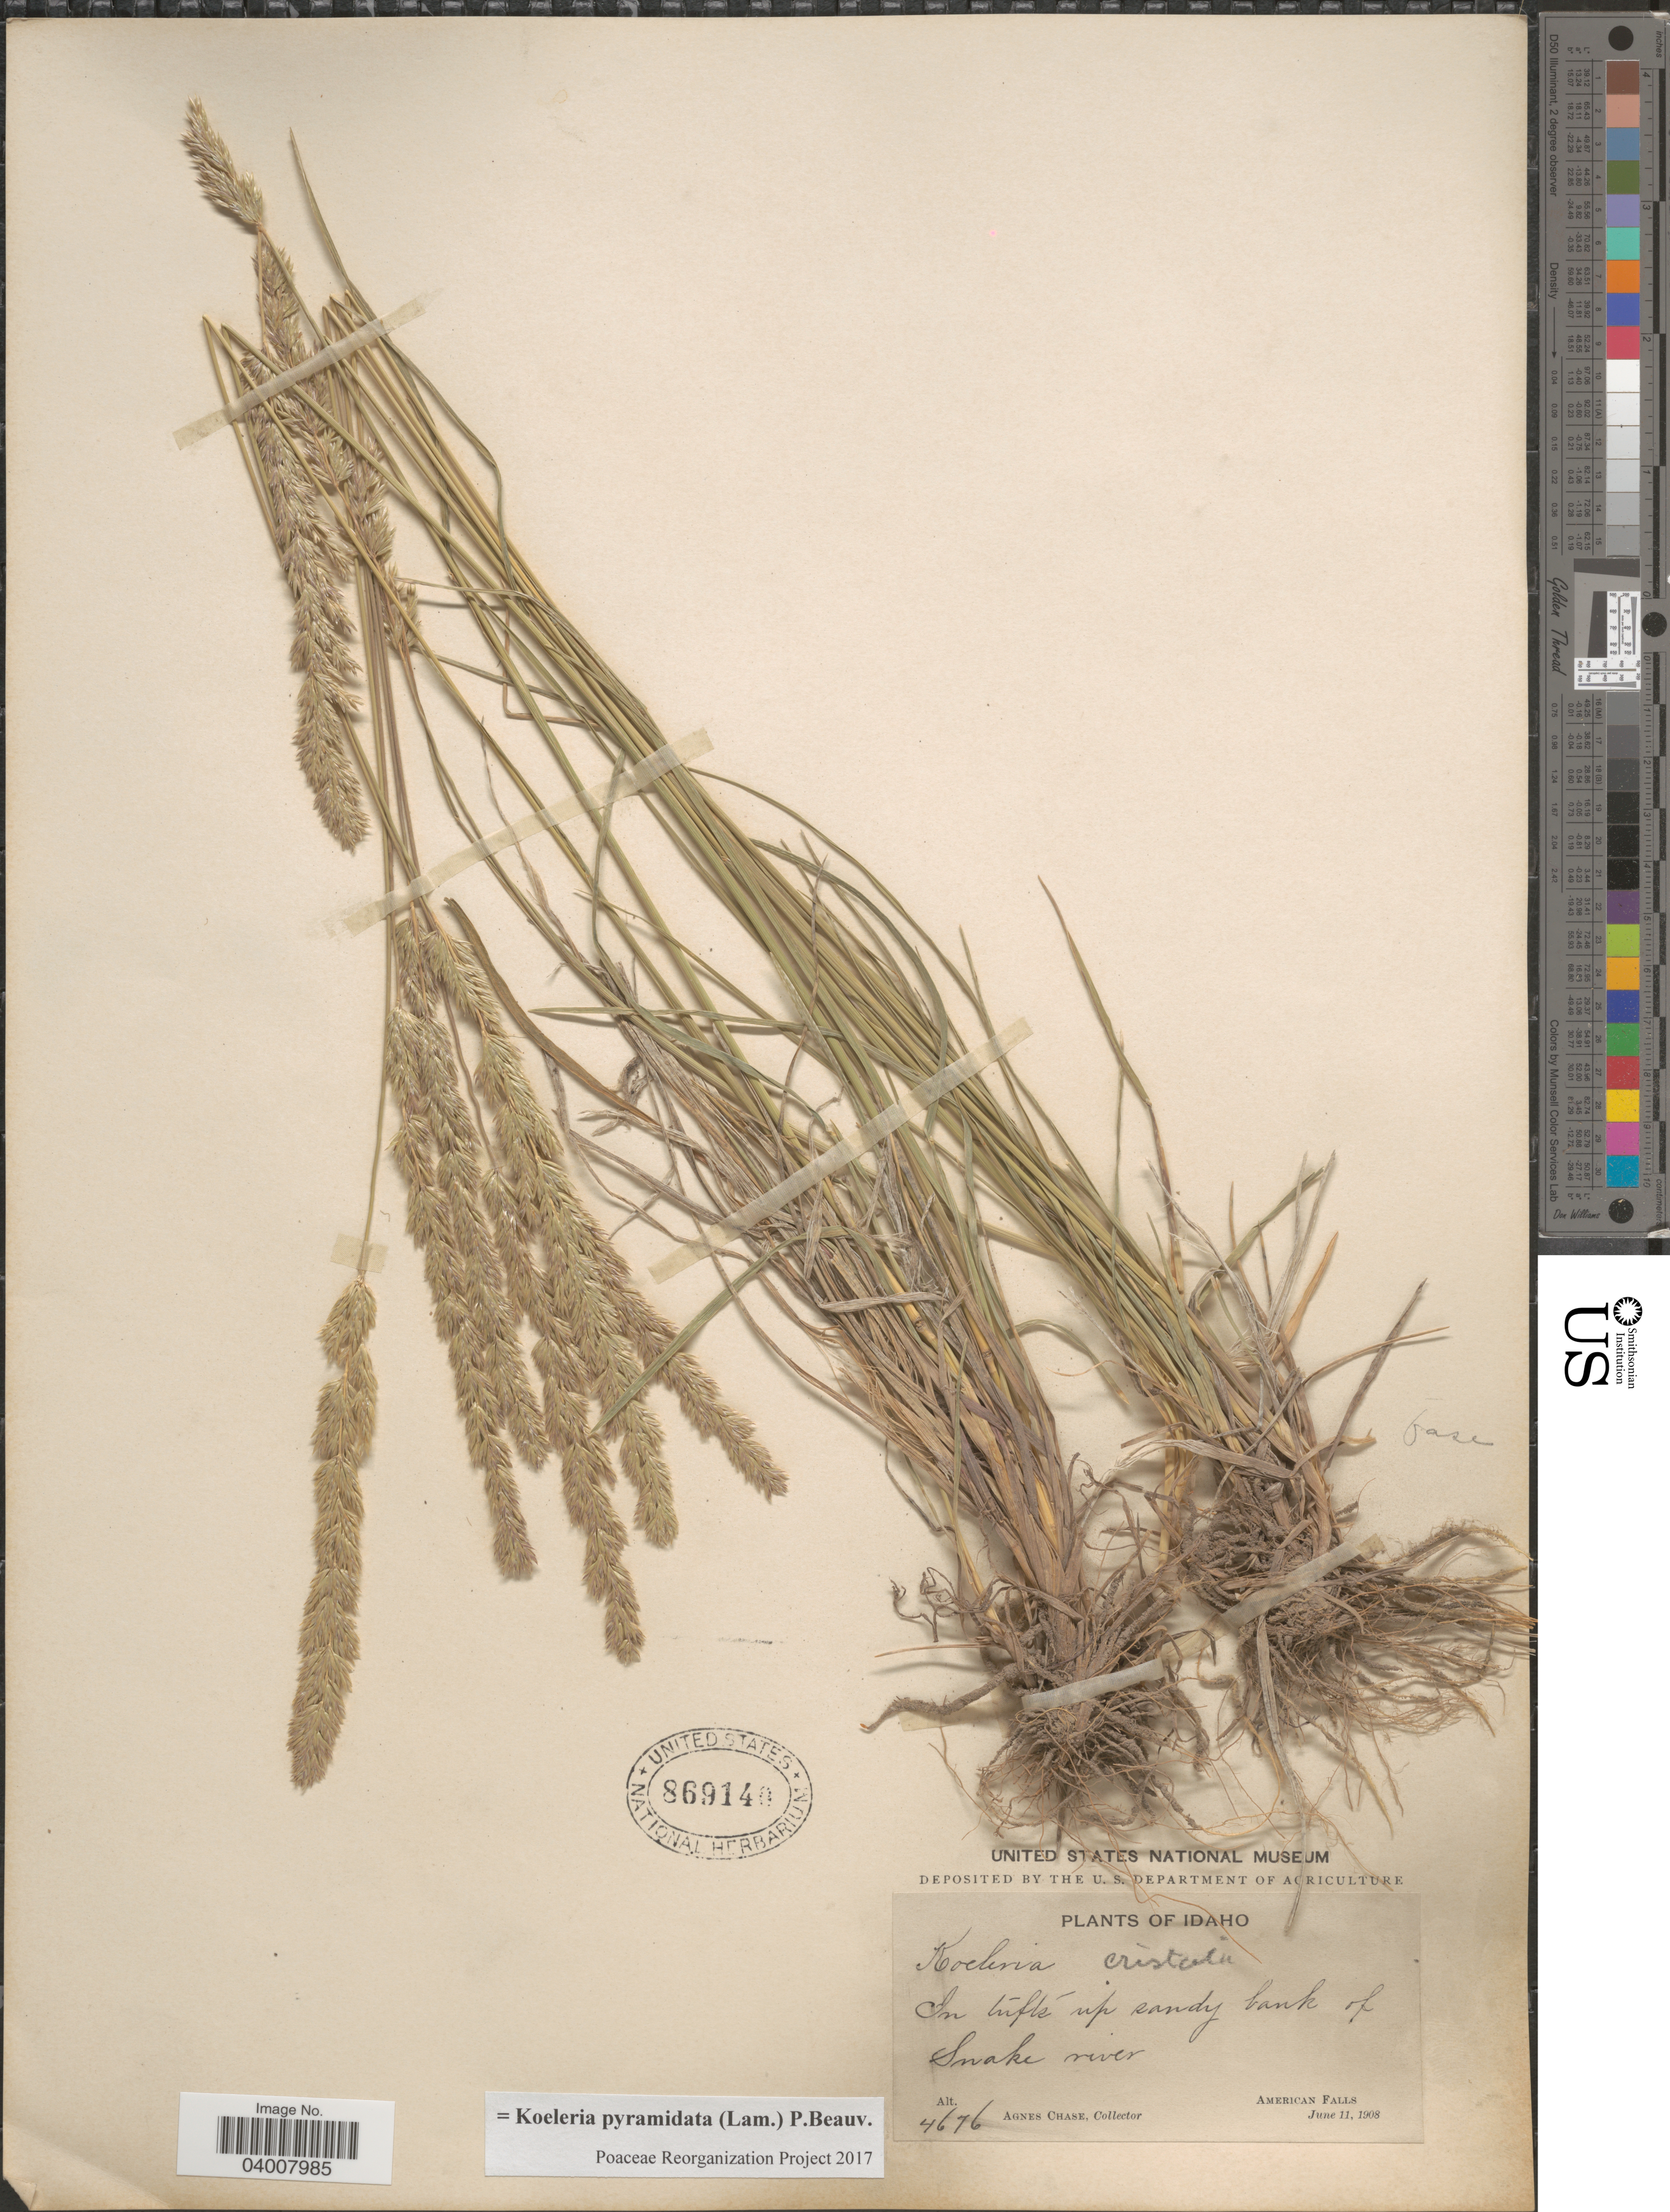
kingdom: Plantae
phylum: Tracheophyta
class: Liliopsida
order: Poales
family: Poaceae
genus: Koeleria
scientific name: Koeleria pyramidata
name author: (Lam.) P. Beauv.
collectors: A. Chase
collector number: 4676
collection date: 1908-06-11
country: United States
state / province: Idaho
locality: In tufts up sandy bank of Snake river. American Falls.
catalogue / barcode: US 869140